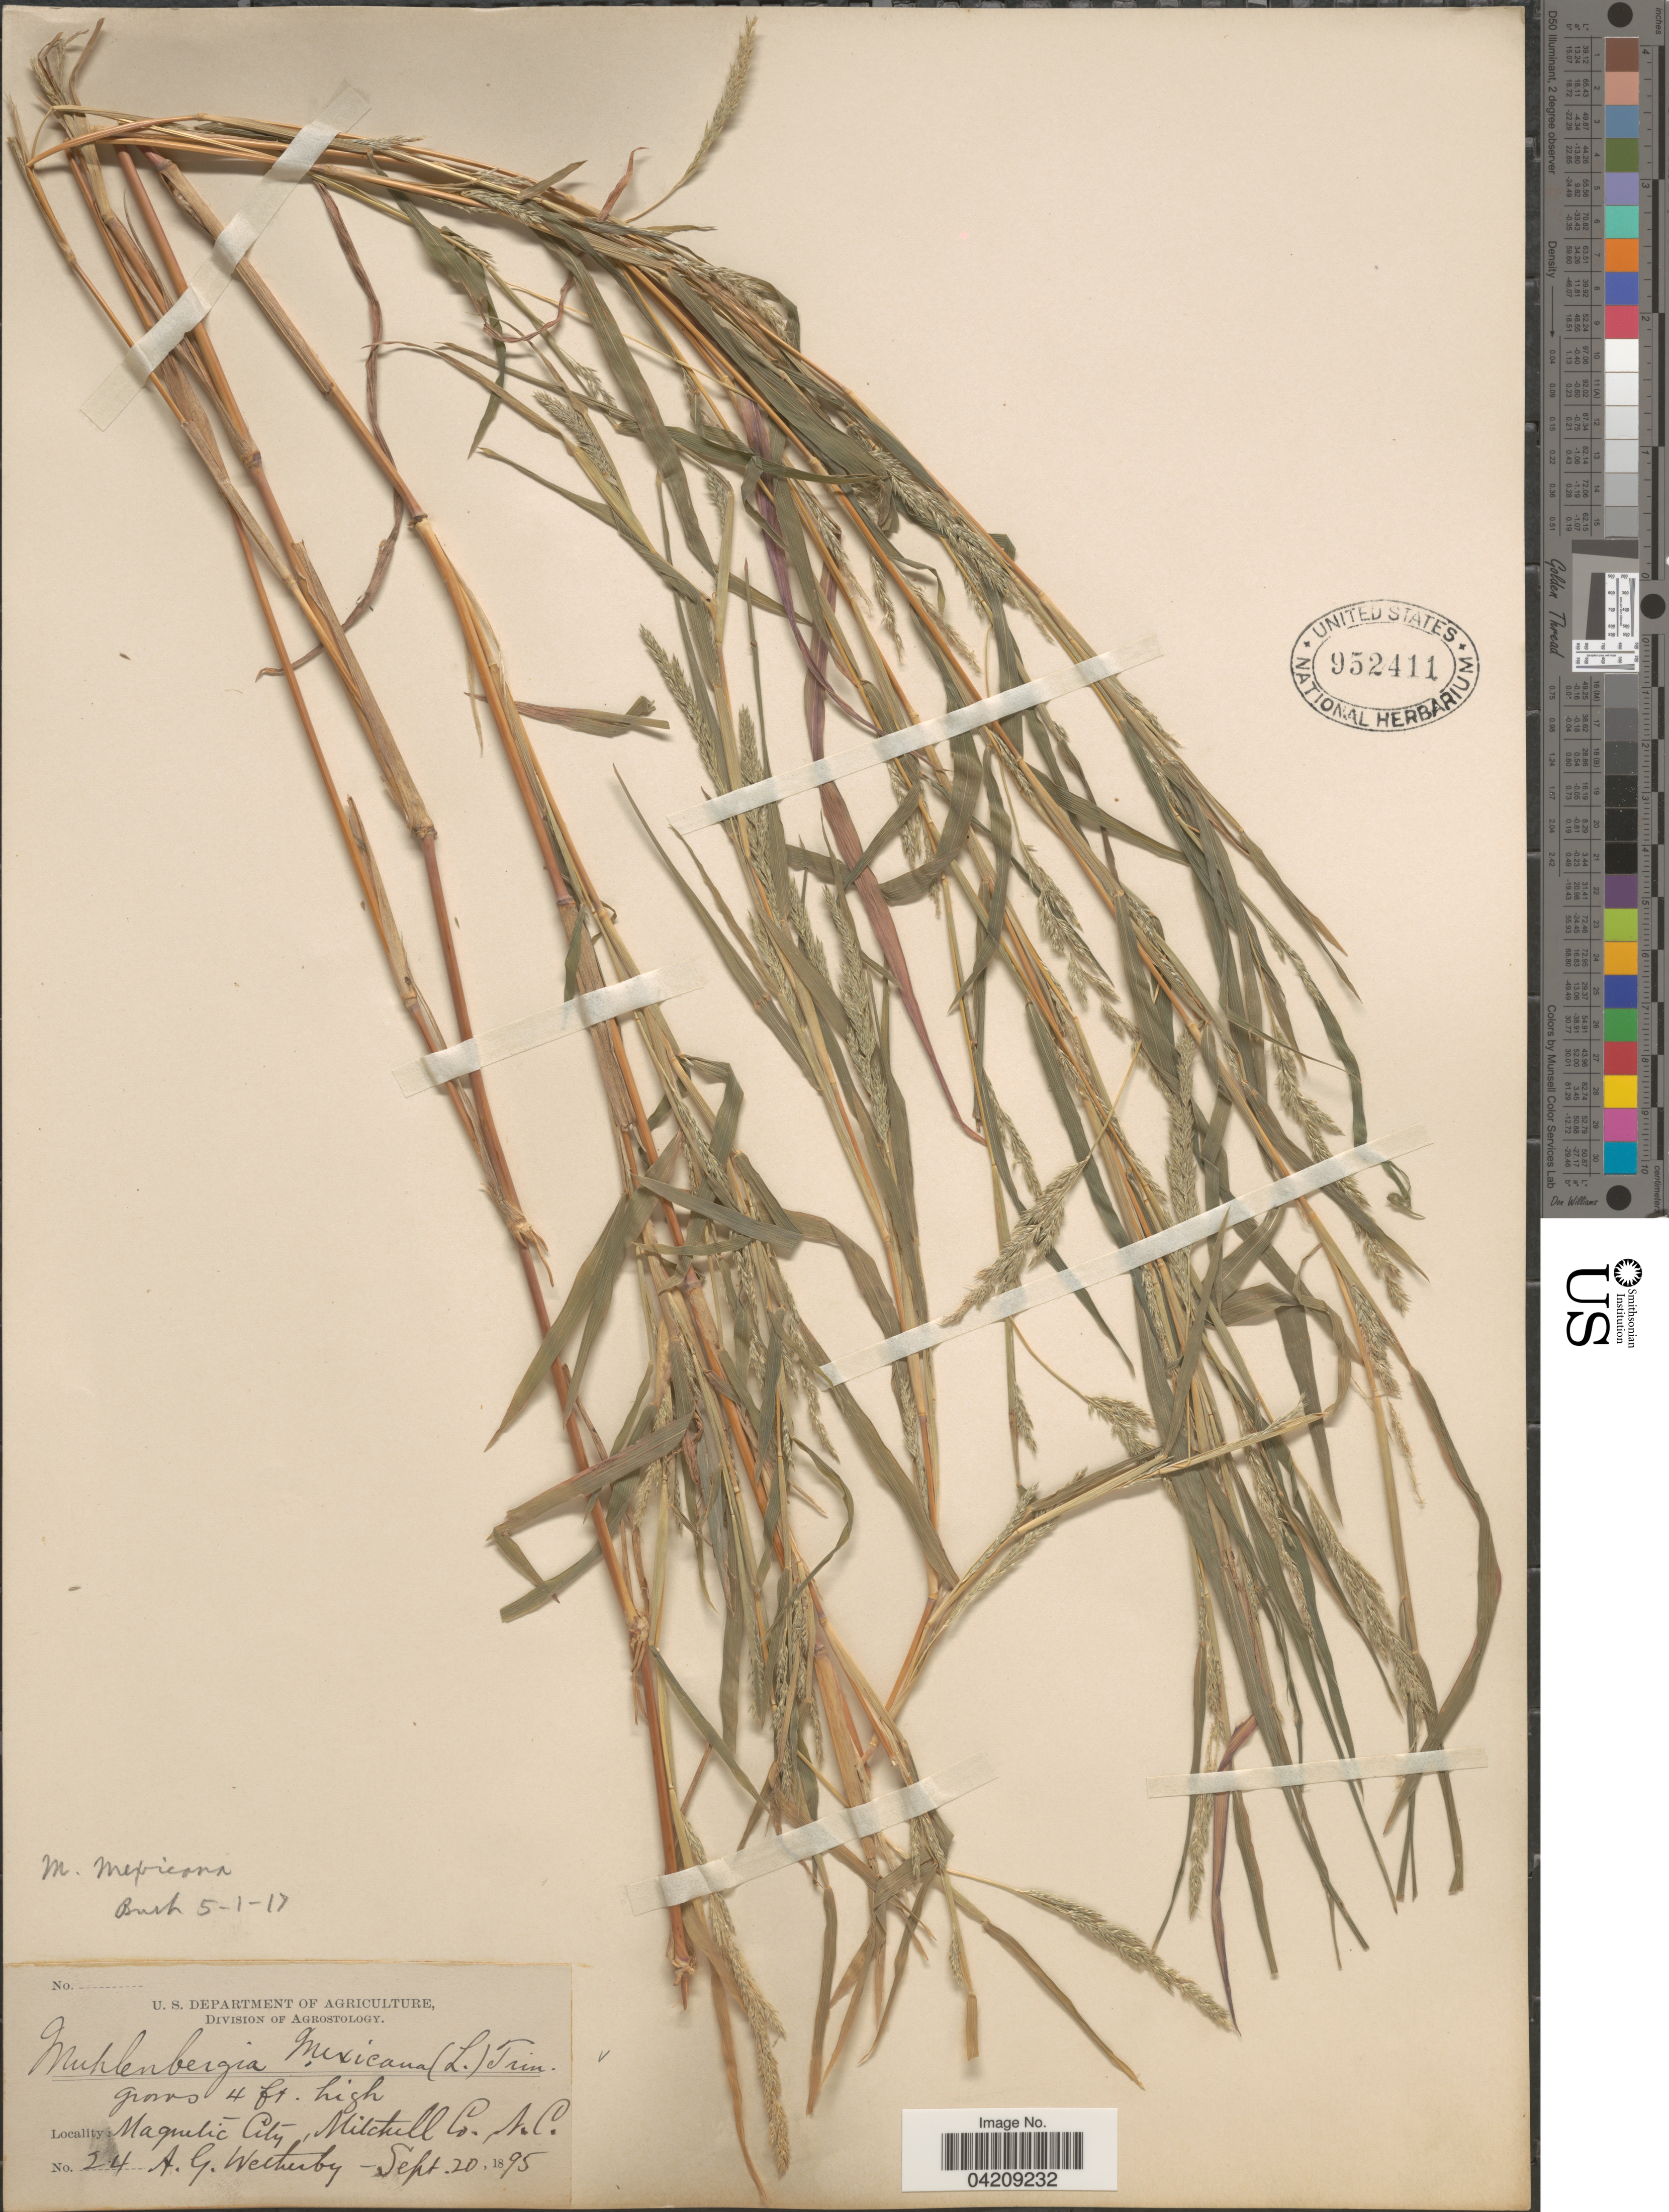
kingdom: Plantae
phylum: Tracheophyta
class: Liliopsida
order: Poales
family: Poaceae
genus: Muhlenbergia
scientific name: Muhlenbergia frondosa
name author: (Poir.) Fernald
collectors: A. Wetherby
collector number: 24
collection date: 1895-09-20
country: United States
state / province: North Carolina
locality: Magnetic City, Mitchell Co.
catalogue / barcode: US 952411